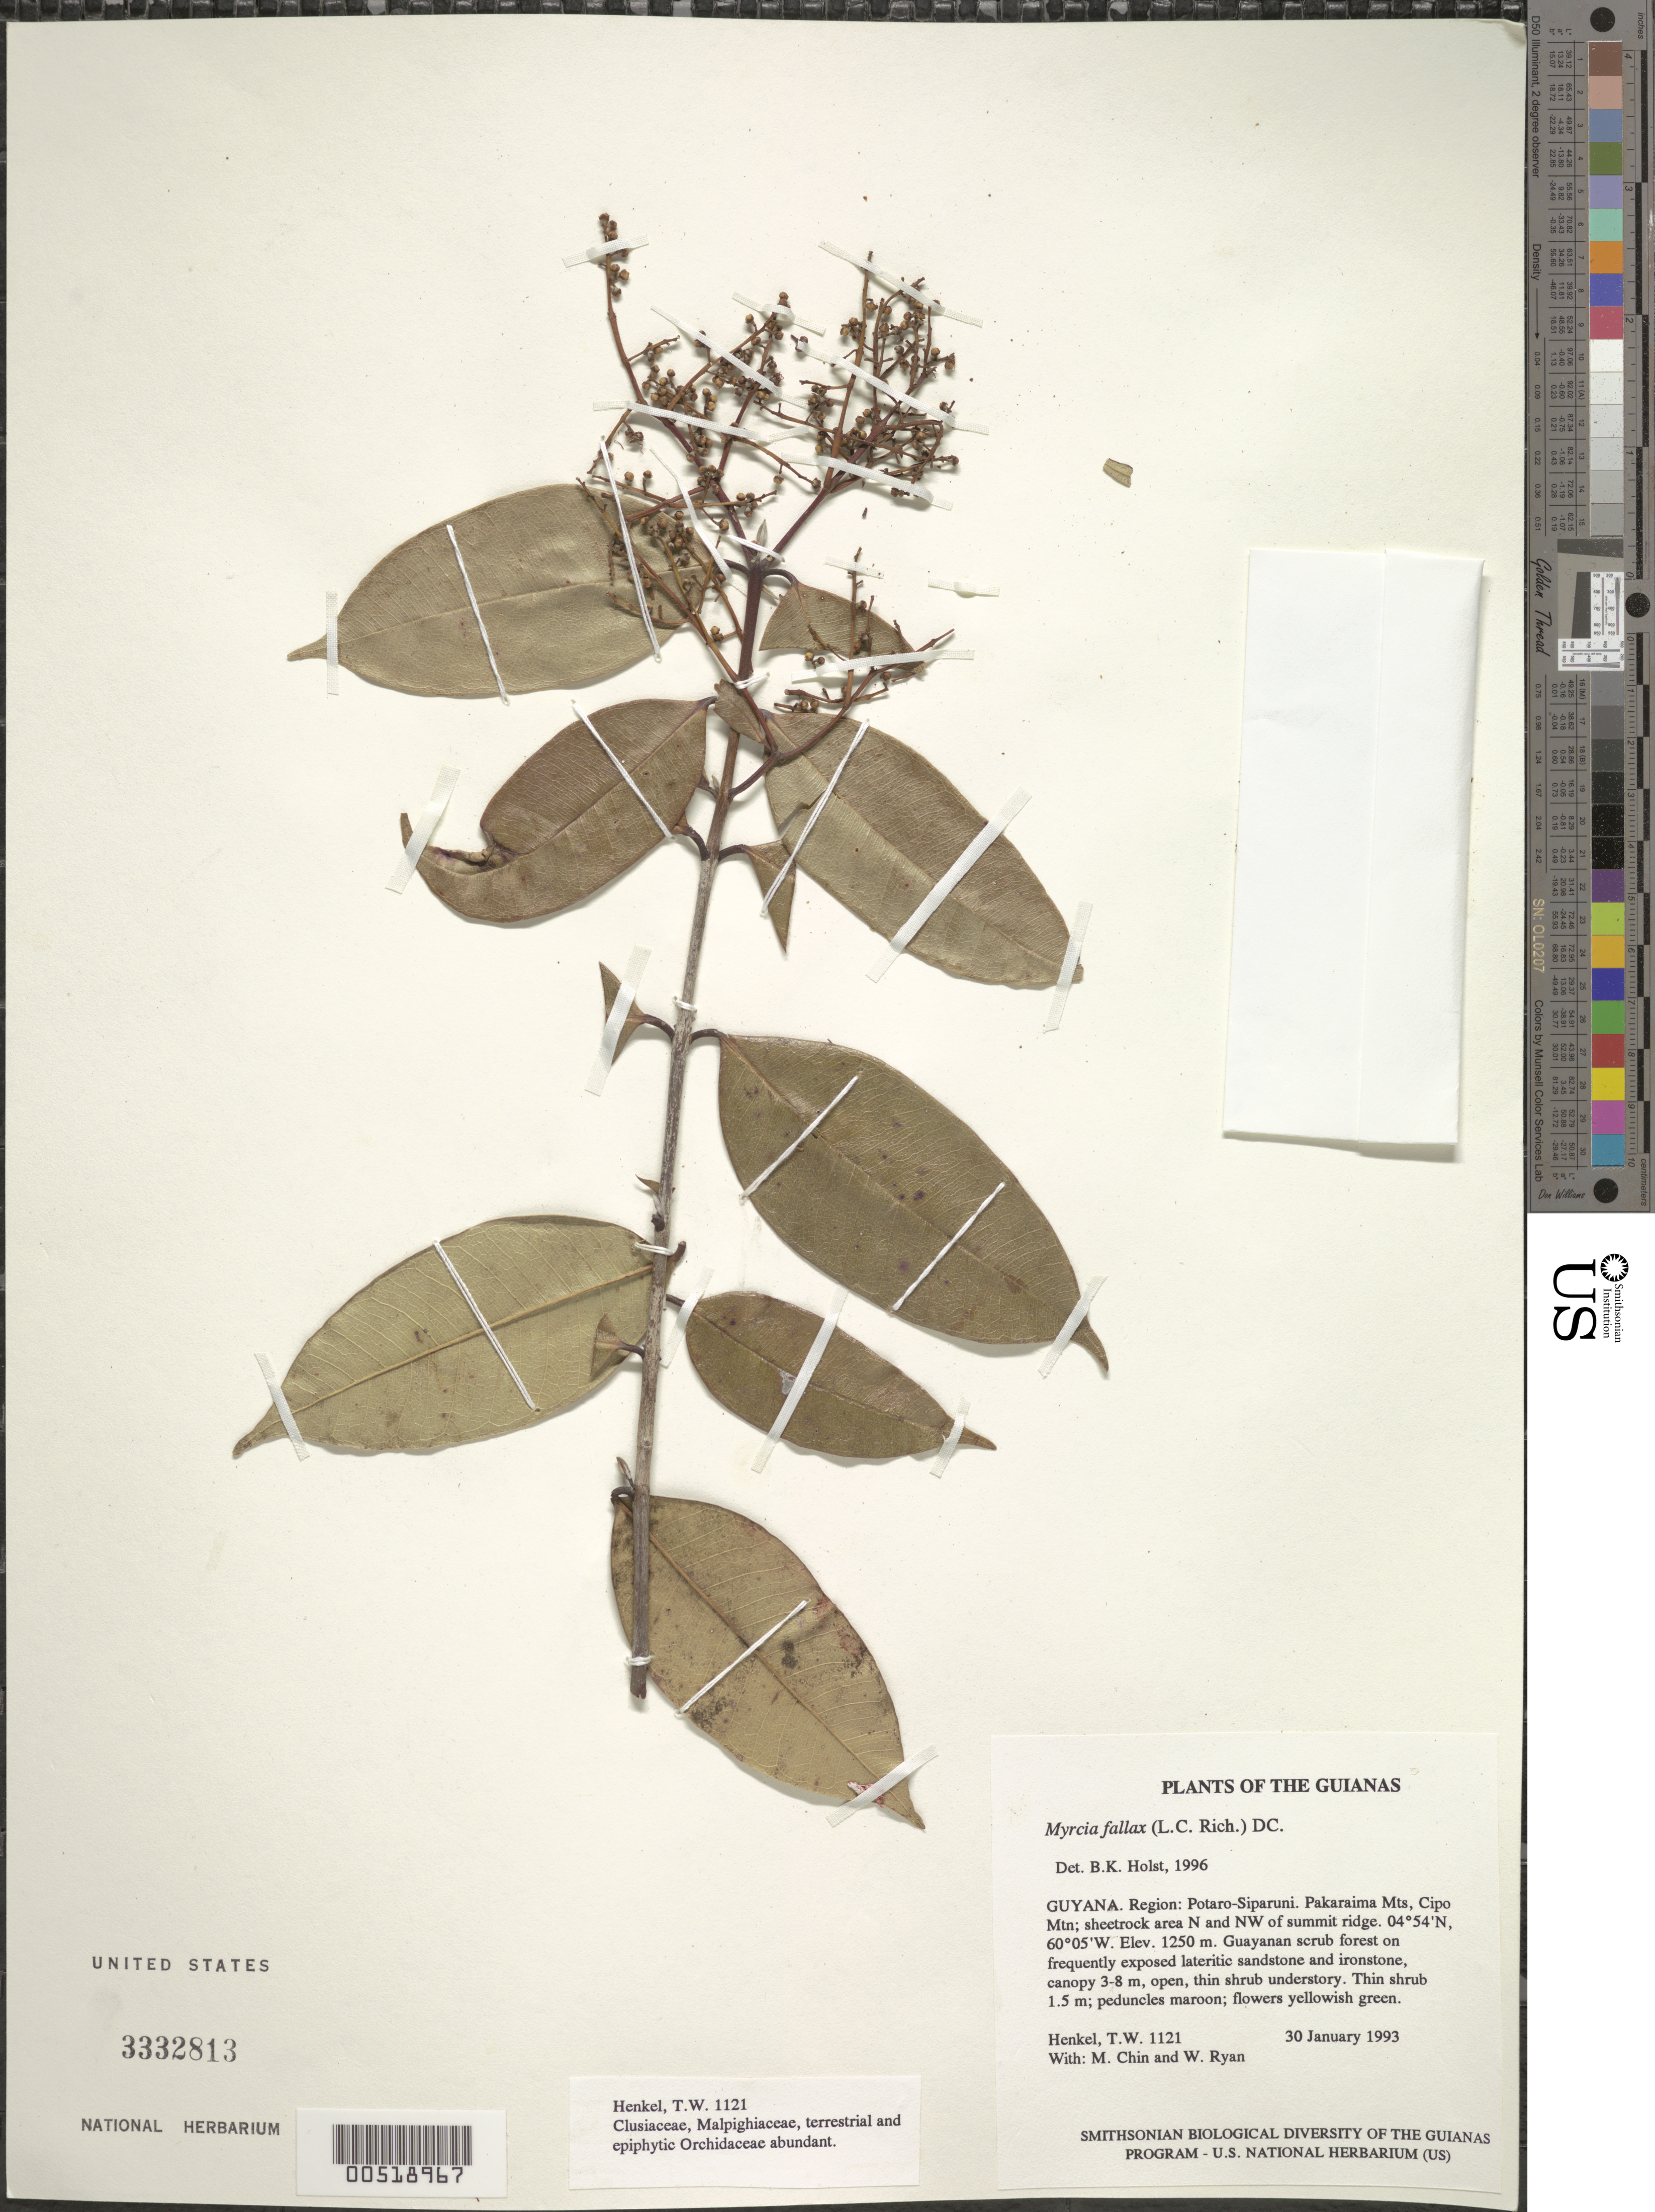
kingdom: Plantae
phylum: Tracheophyta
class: Magnoliopsida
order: Myrtales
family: Myrtaceae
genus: Myrcia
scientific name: Myrcia fallax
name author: (Rich.) DC.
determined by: Holst, Bruce K.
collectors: T. Henkel, M. Chin & W. Ryan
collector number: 1121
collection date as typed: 30 January 1993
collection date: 1993-01-30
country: Guyana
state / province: Potaro-Siparuni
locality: Pakaraima Mts, Cipo Mtn; sheetrock area N and NW of summit ridge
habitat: Guayanan scrub forest on frequently exposed lateritic sandstone and ironstone, canopy 3-8 m, open, thin shrub understory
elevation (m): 1250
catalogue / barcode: US 3332813